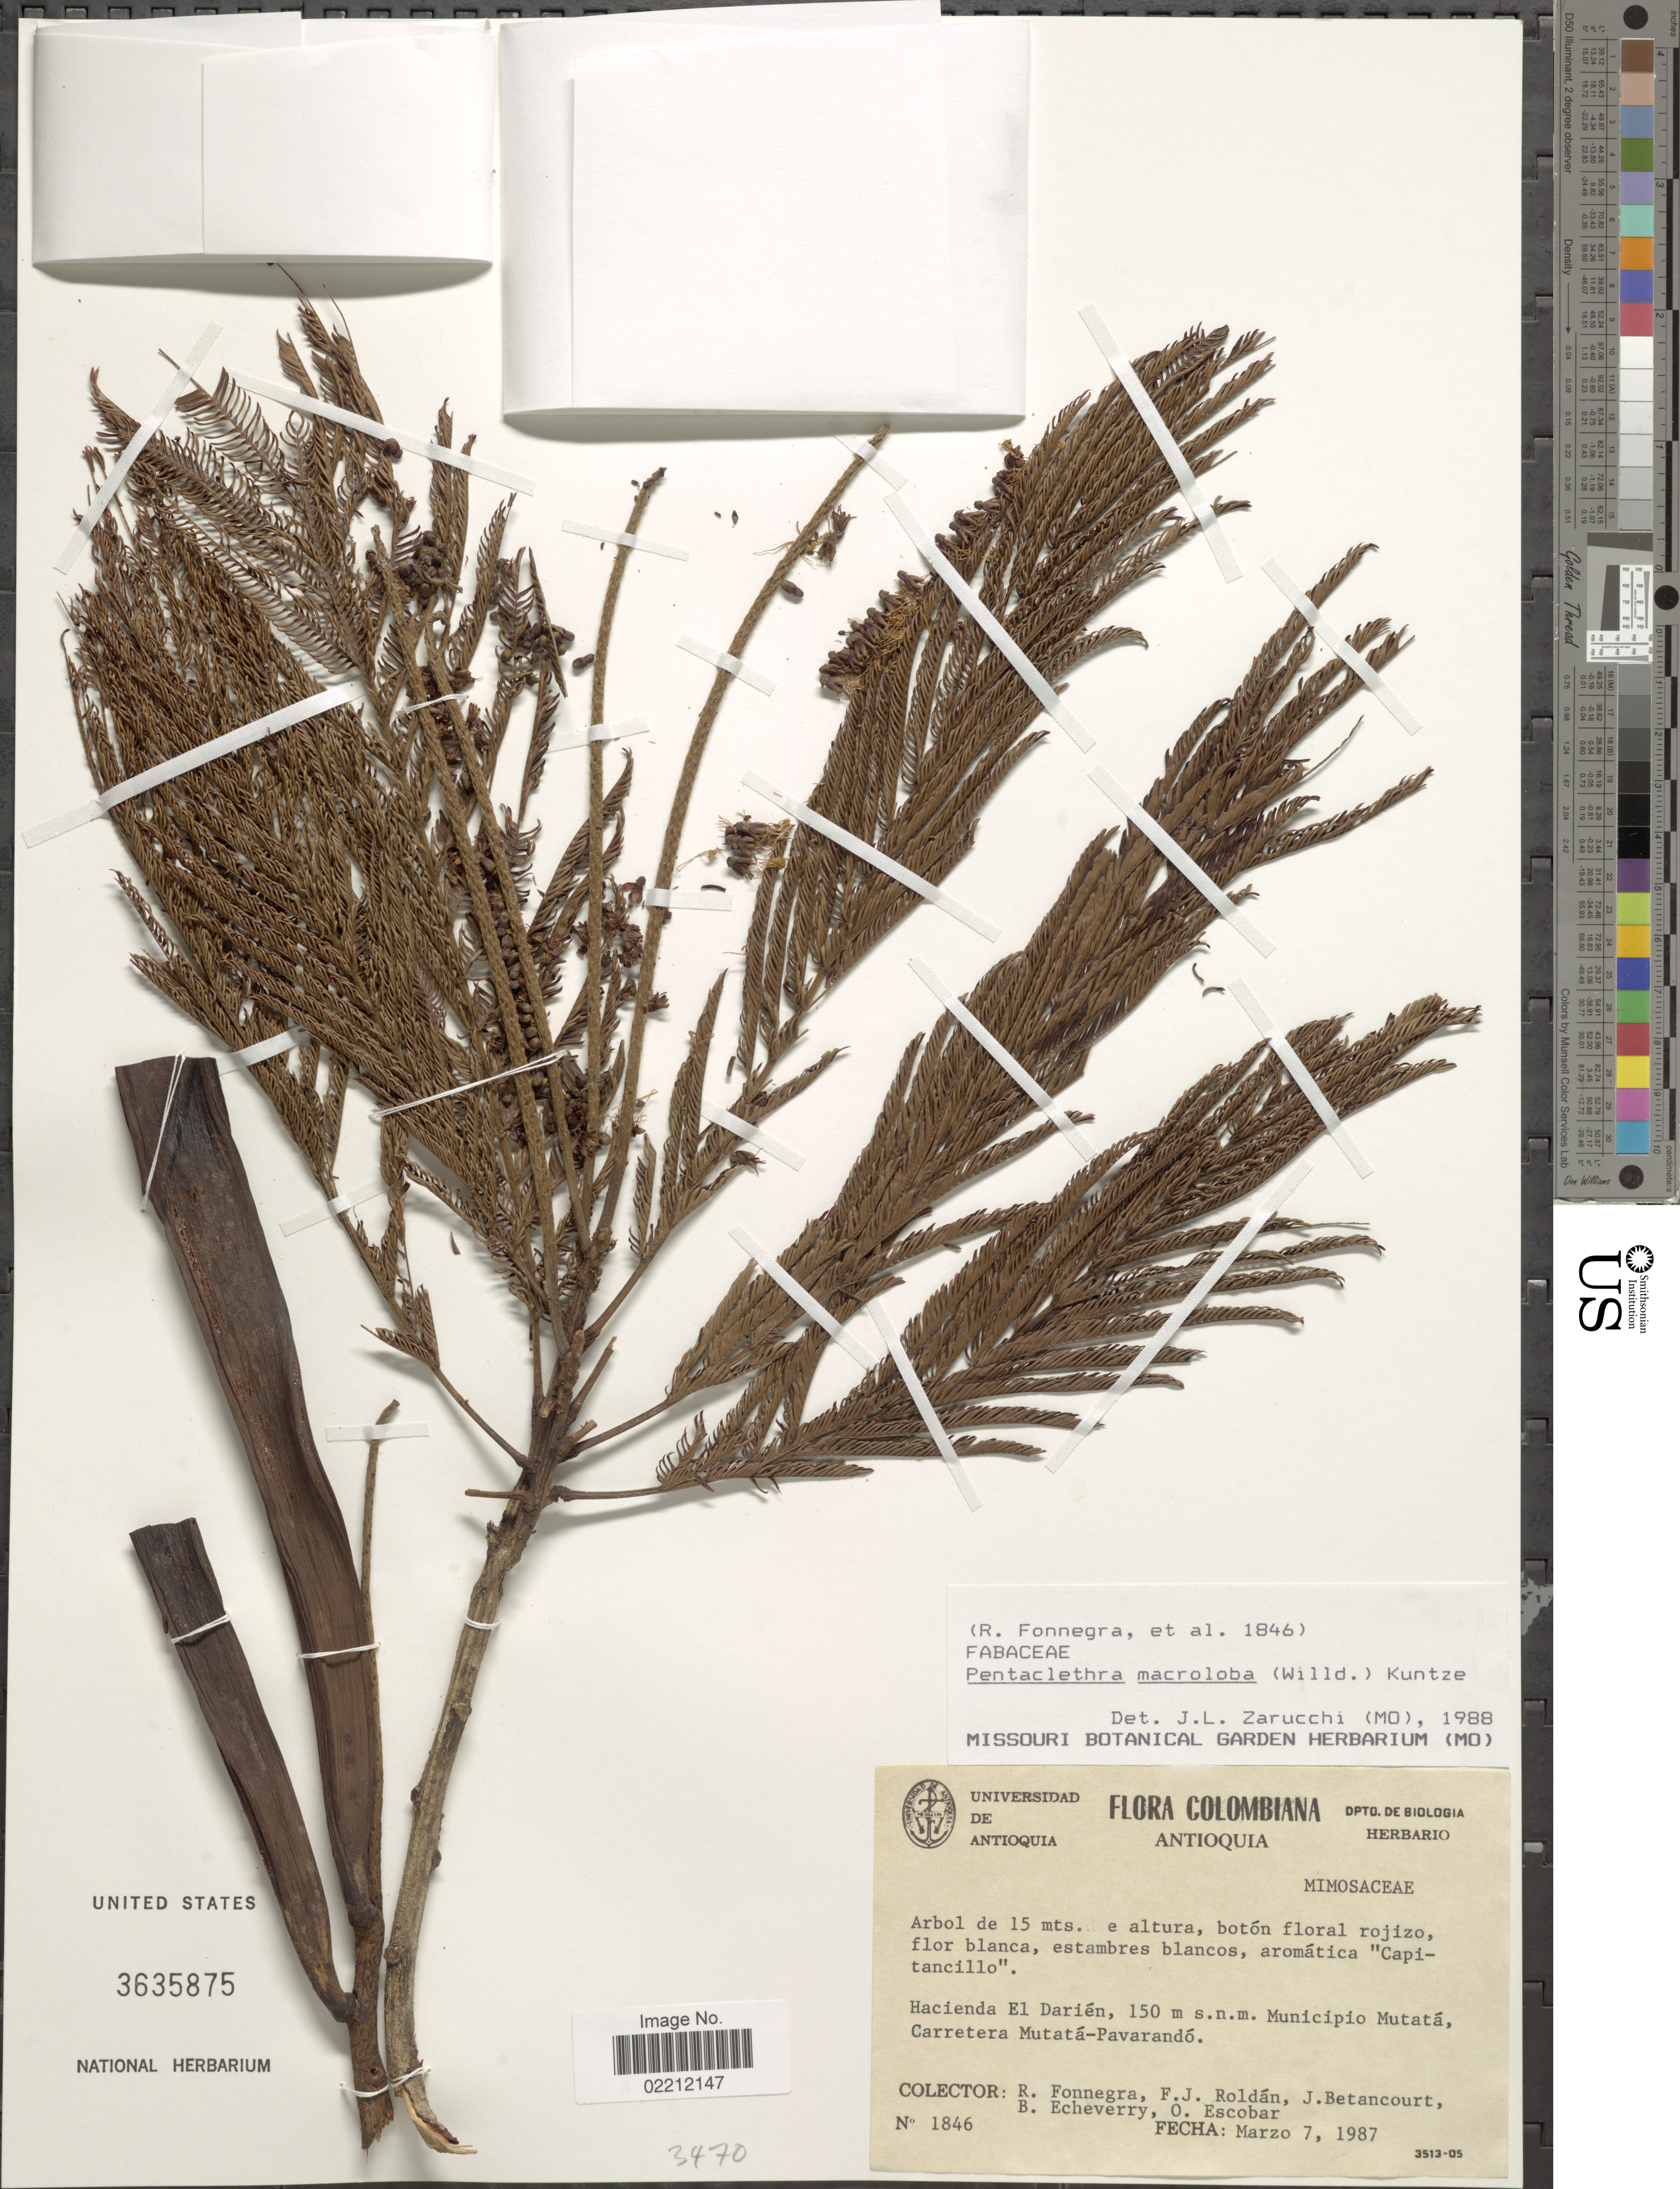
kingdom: Plantae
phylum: Tracheophyta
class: Magnoliopsida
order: Fabales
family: Fabaceae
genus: Pentaclethra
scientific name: Pentaclethra macroloba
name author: (Willd.) Kuntze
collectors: R. Fonnegra, F. J. Roldán, J. Betancourt, B. Echeverry & O. Escobar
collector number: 1846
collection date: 1987-03-07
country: Colombia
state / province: Antioquia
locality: Hacienda El Darien . Municpio Mutata, Carrtera Mutata-Pavarando. Antioquia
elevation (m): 150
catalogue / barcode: US 3635875